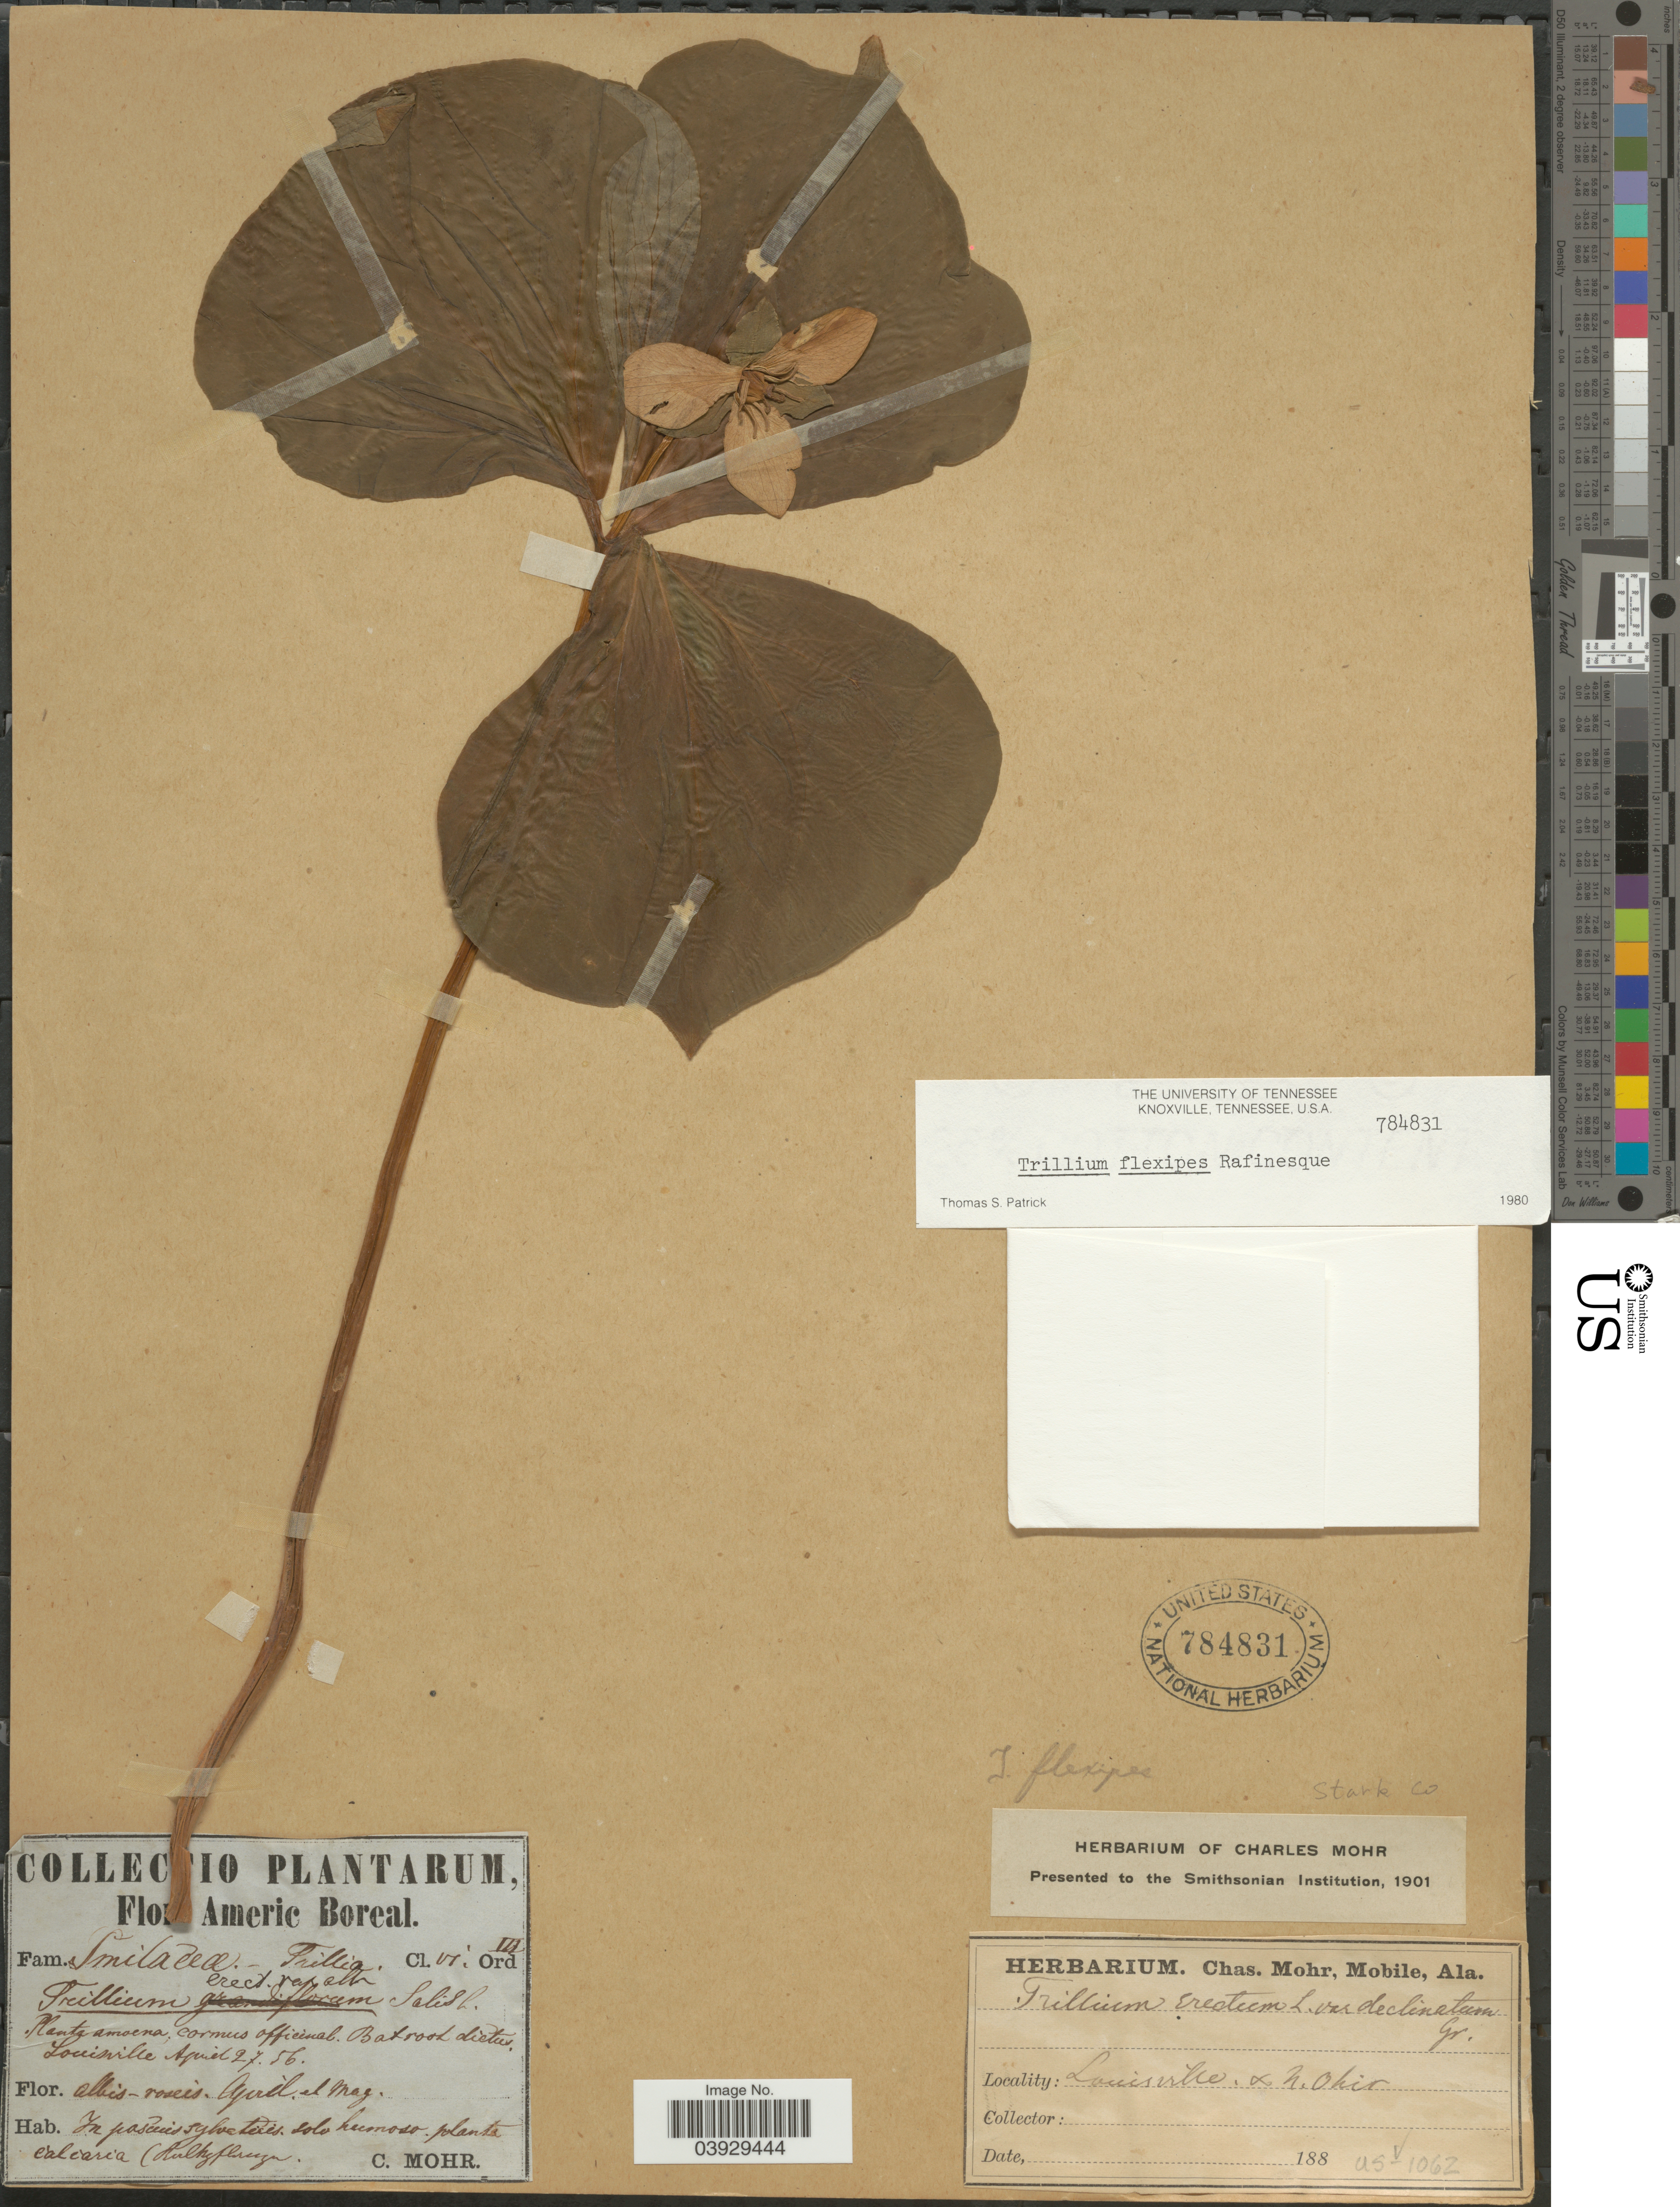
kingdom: Plantae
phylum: Tracheophyta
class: Liliopsida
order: Liliales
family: Melanthiaceae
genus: Trillium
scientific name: Trillium flexipes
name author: Raf.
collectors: Mohr, C. T. (herbarium)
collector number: US-1062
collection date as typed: Transcribed d/m/y: 27/4/56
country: United States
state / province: Ohio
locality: Americ Boreal. Louisville. & N. Ohio. Stark Co.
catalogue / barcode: US 784831